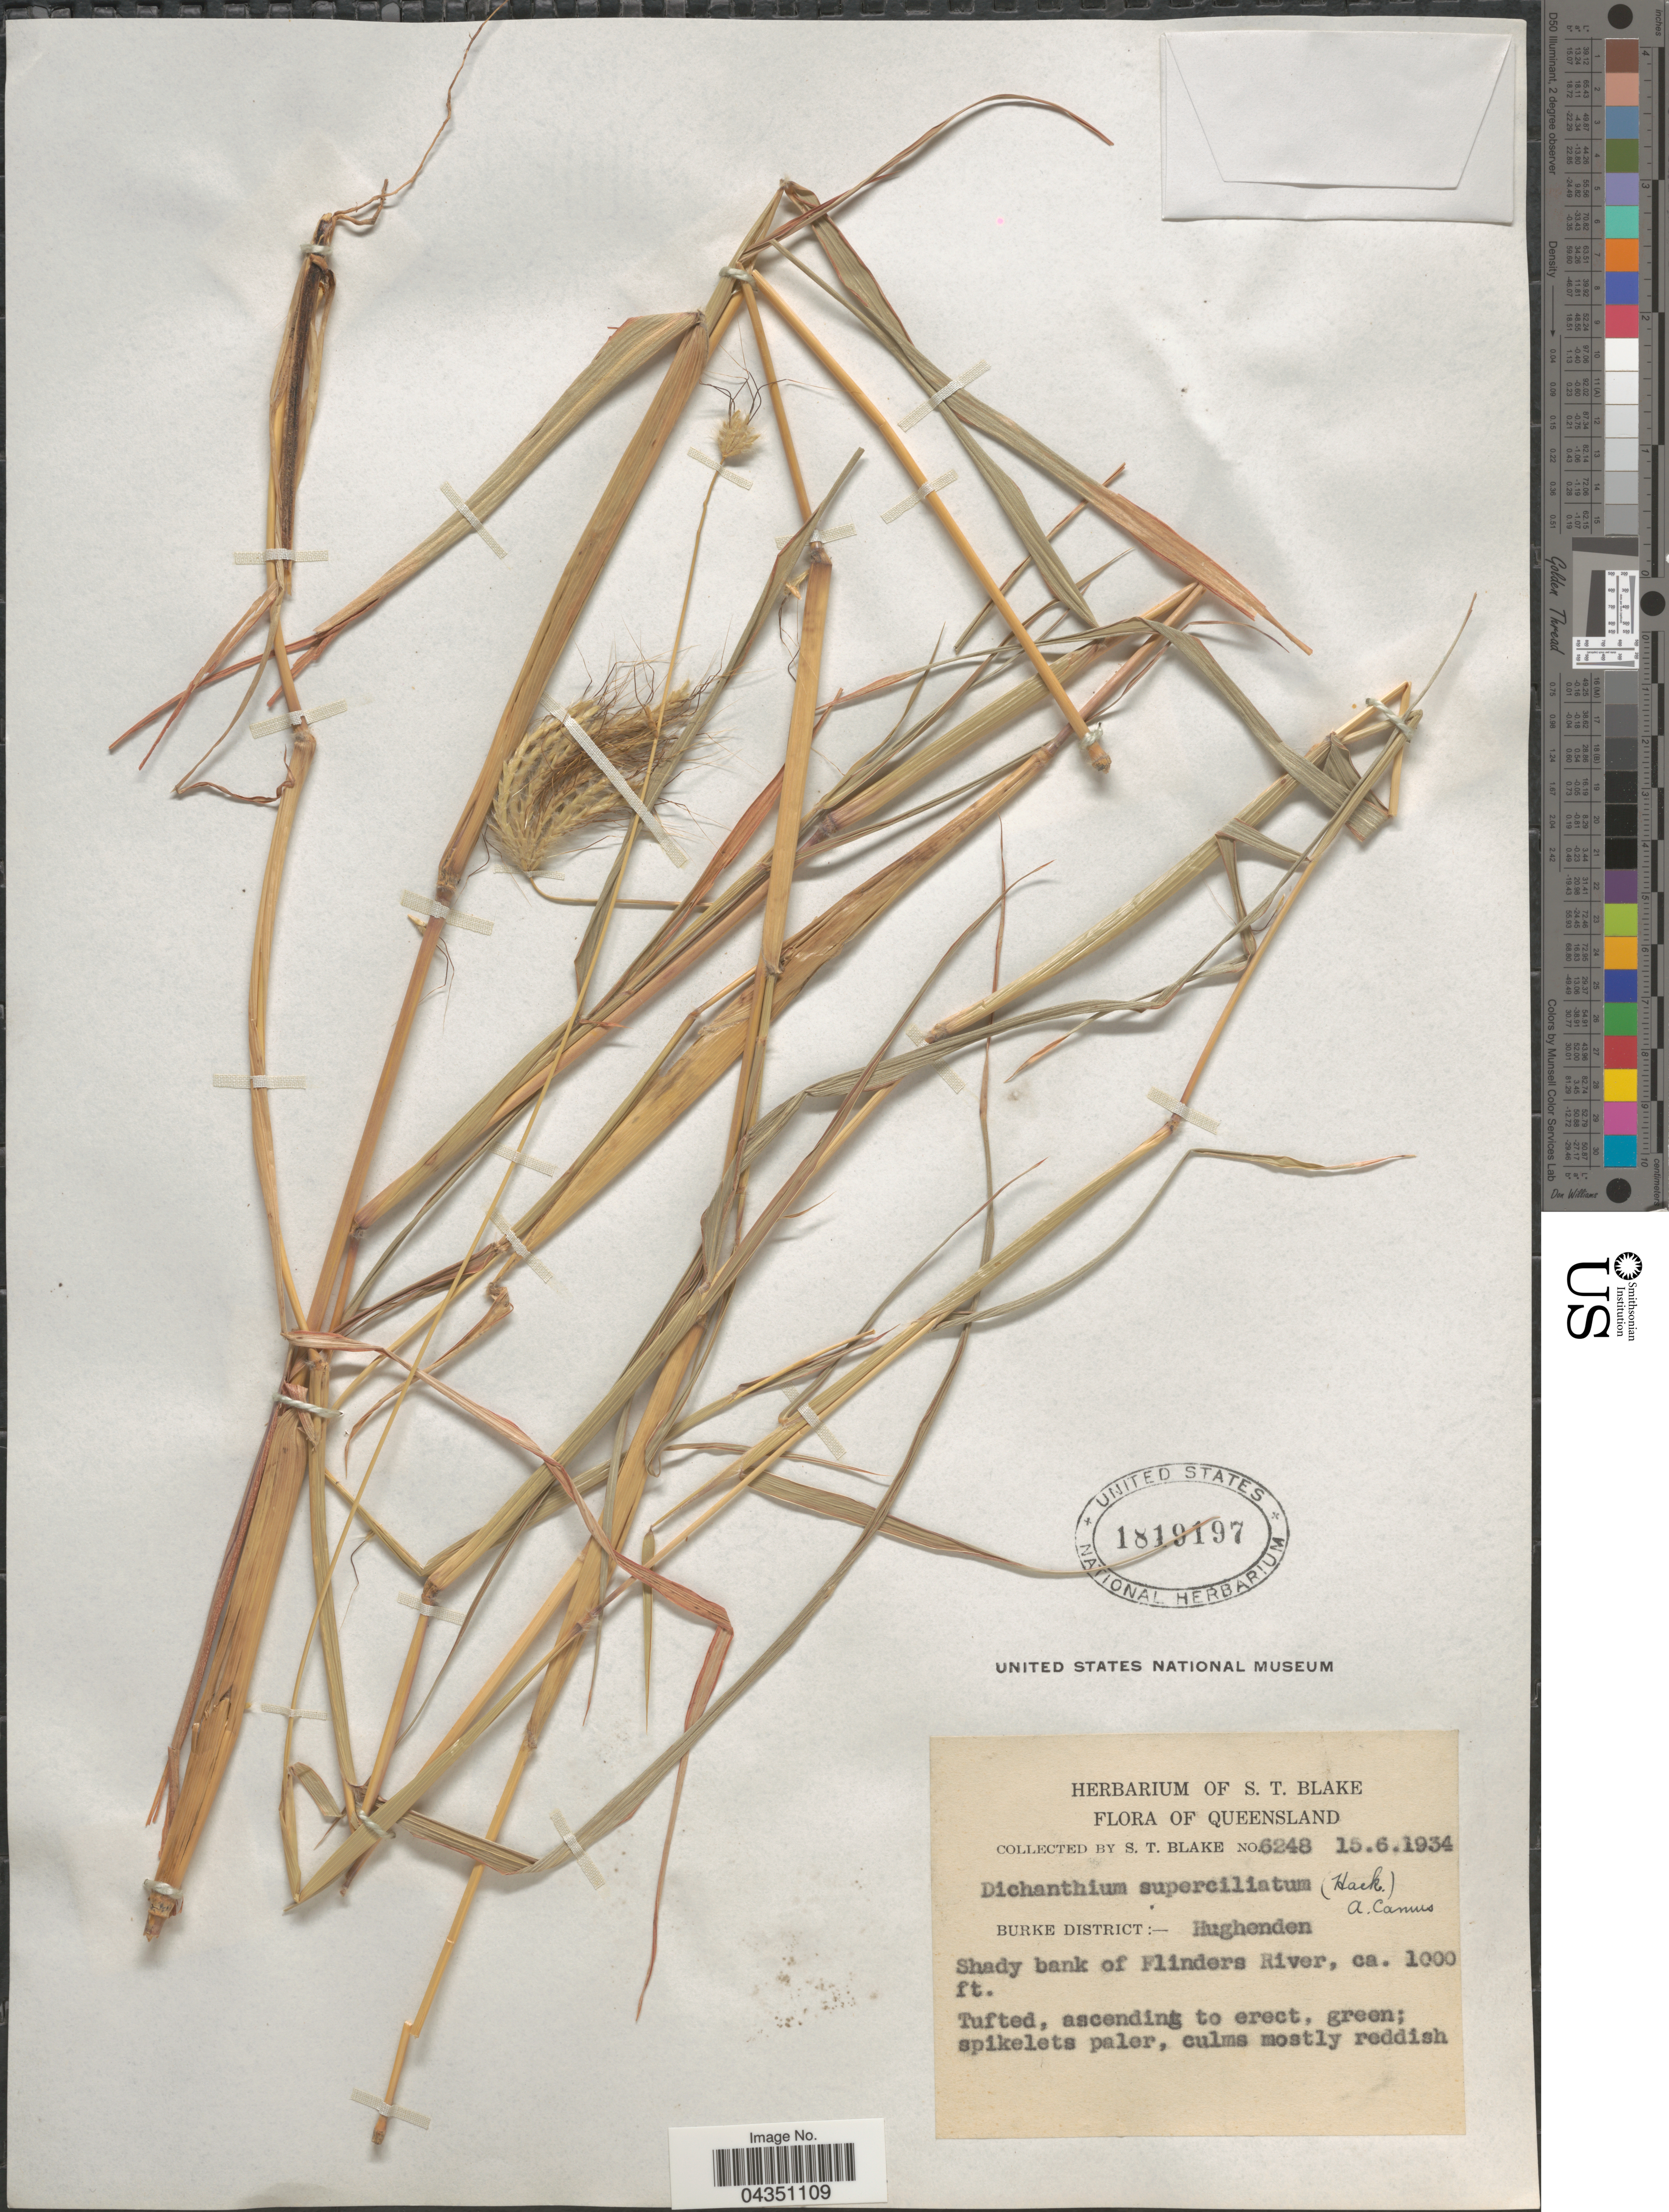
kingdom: Plantae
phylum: Tracheophyta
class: Liliopsida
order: Poales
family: Poaceae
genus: Dichanthium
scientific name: Dichanthium sericeum subsp. polystachyum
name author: (Benth.) B.K. Simon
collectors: S. T. Blake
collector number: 6248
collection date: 1934-06-15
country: Australia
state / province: Queensland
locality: Burke District:- Hughenden. Shady bank of Flinders River.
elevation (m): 305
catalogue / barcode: US 1819197